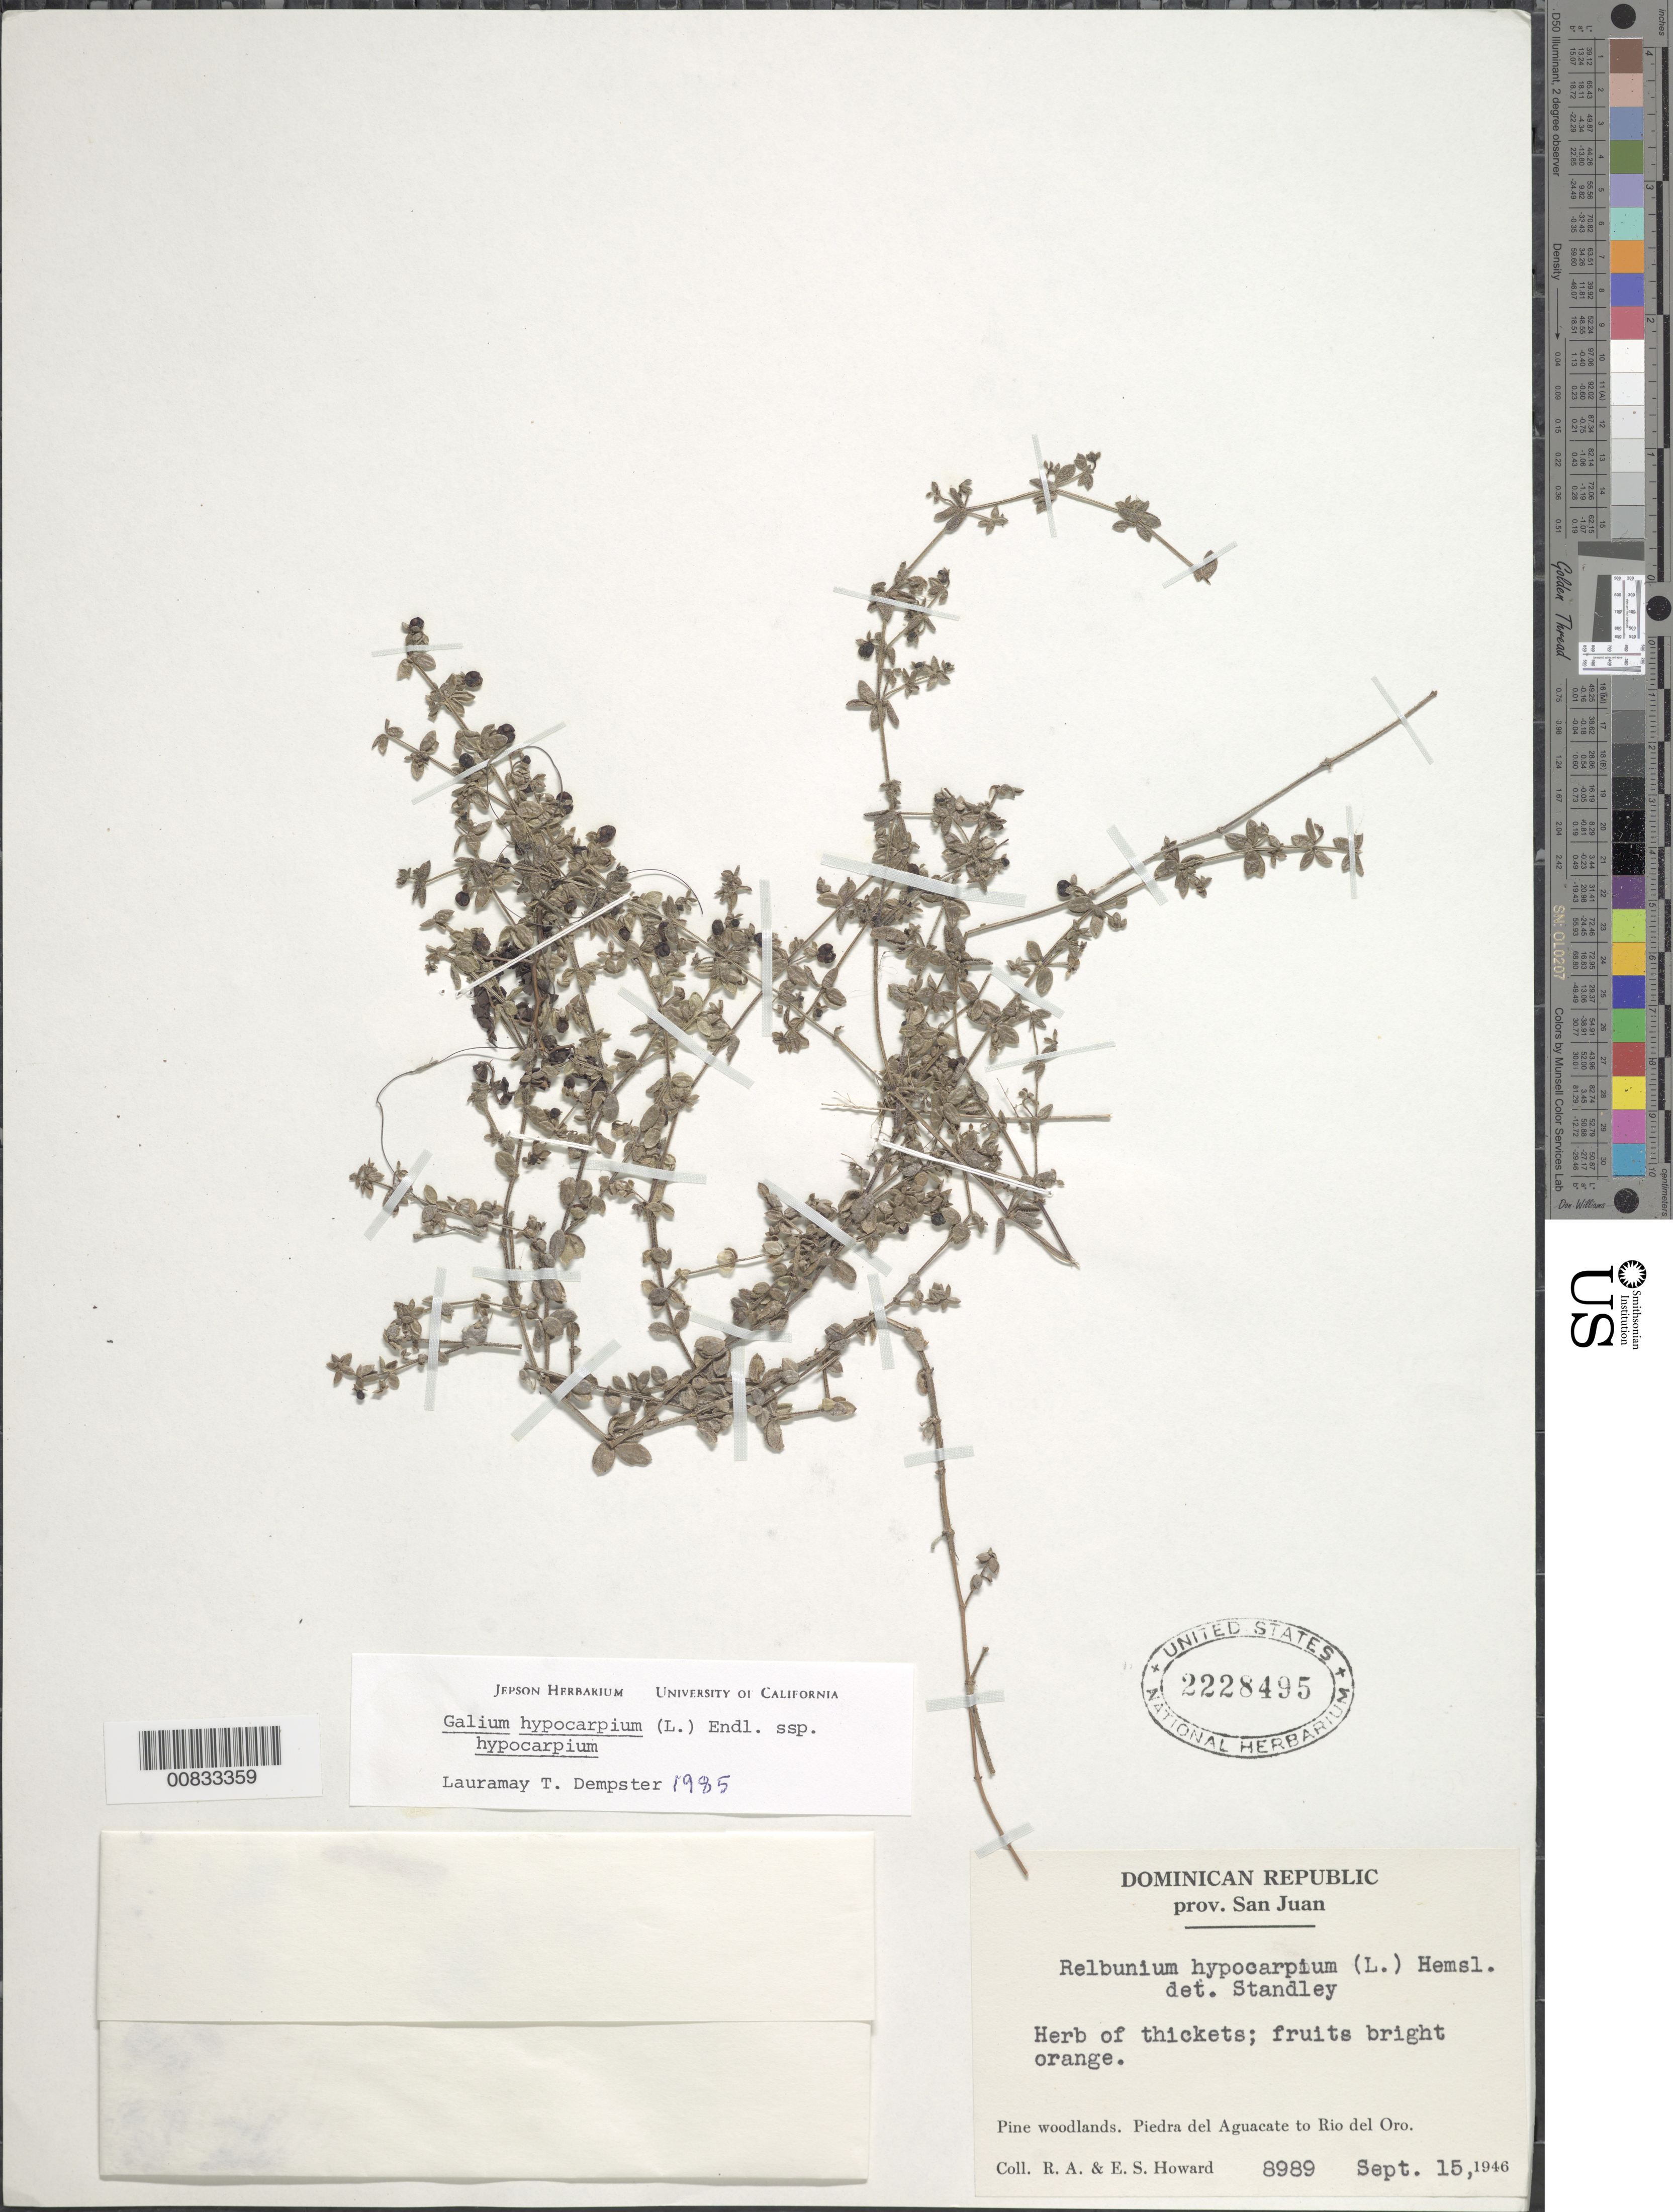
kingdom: Plantae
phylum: Tracheophyta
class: Magnoliopsida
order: Gentianales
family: Rubiaceae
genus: Galium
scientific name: Galium hypocarpium subsp. hypocarpium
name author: (L.) Endl. ex Griseb.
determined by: Dempster, L. T.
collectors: R. A. Howard & E. S. Howard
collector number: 8989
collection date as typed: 15 Sep 1946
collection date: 1946-09-15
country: Dominican Republic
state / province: San Juan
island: Hispaniola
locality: Piedra del Aguacate to Rio del Oro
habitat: Thickets in pine woodlands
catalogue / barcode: US 2228495